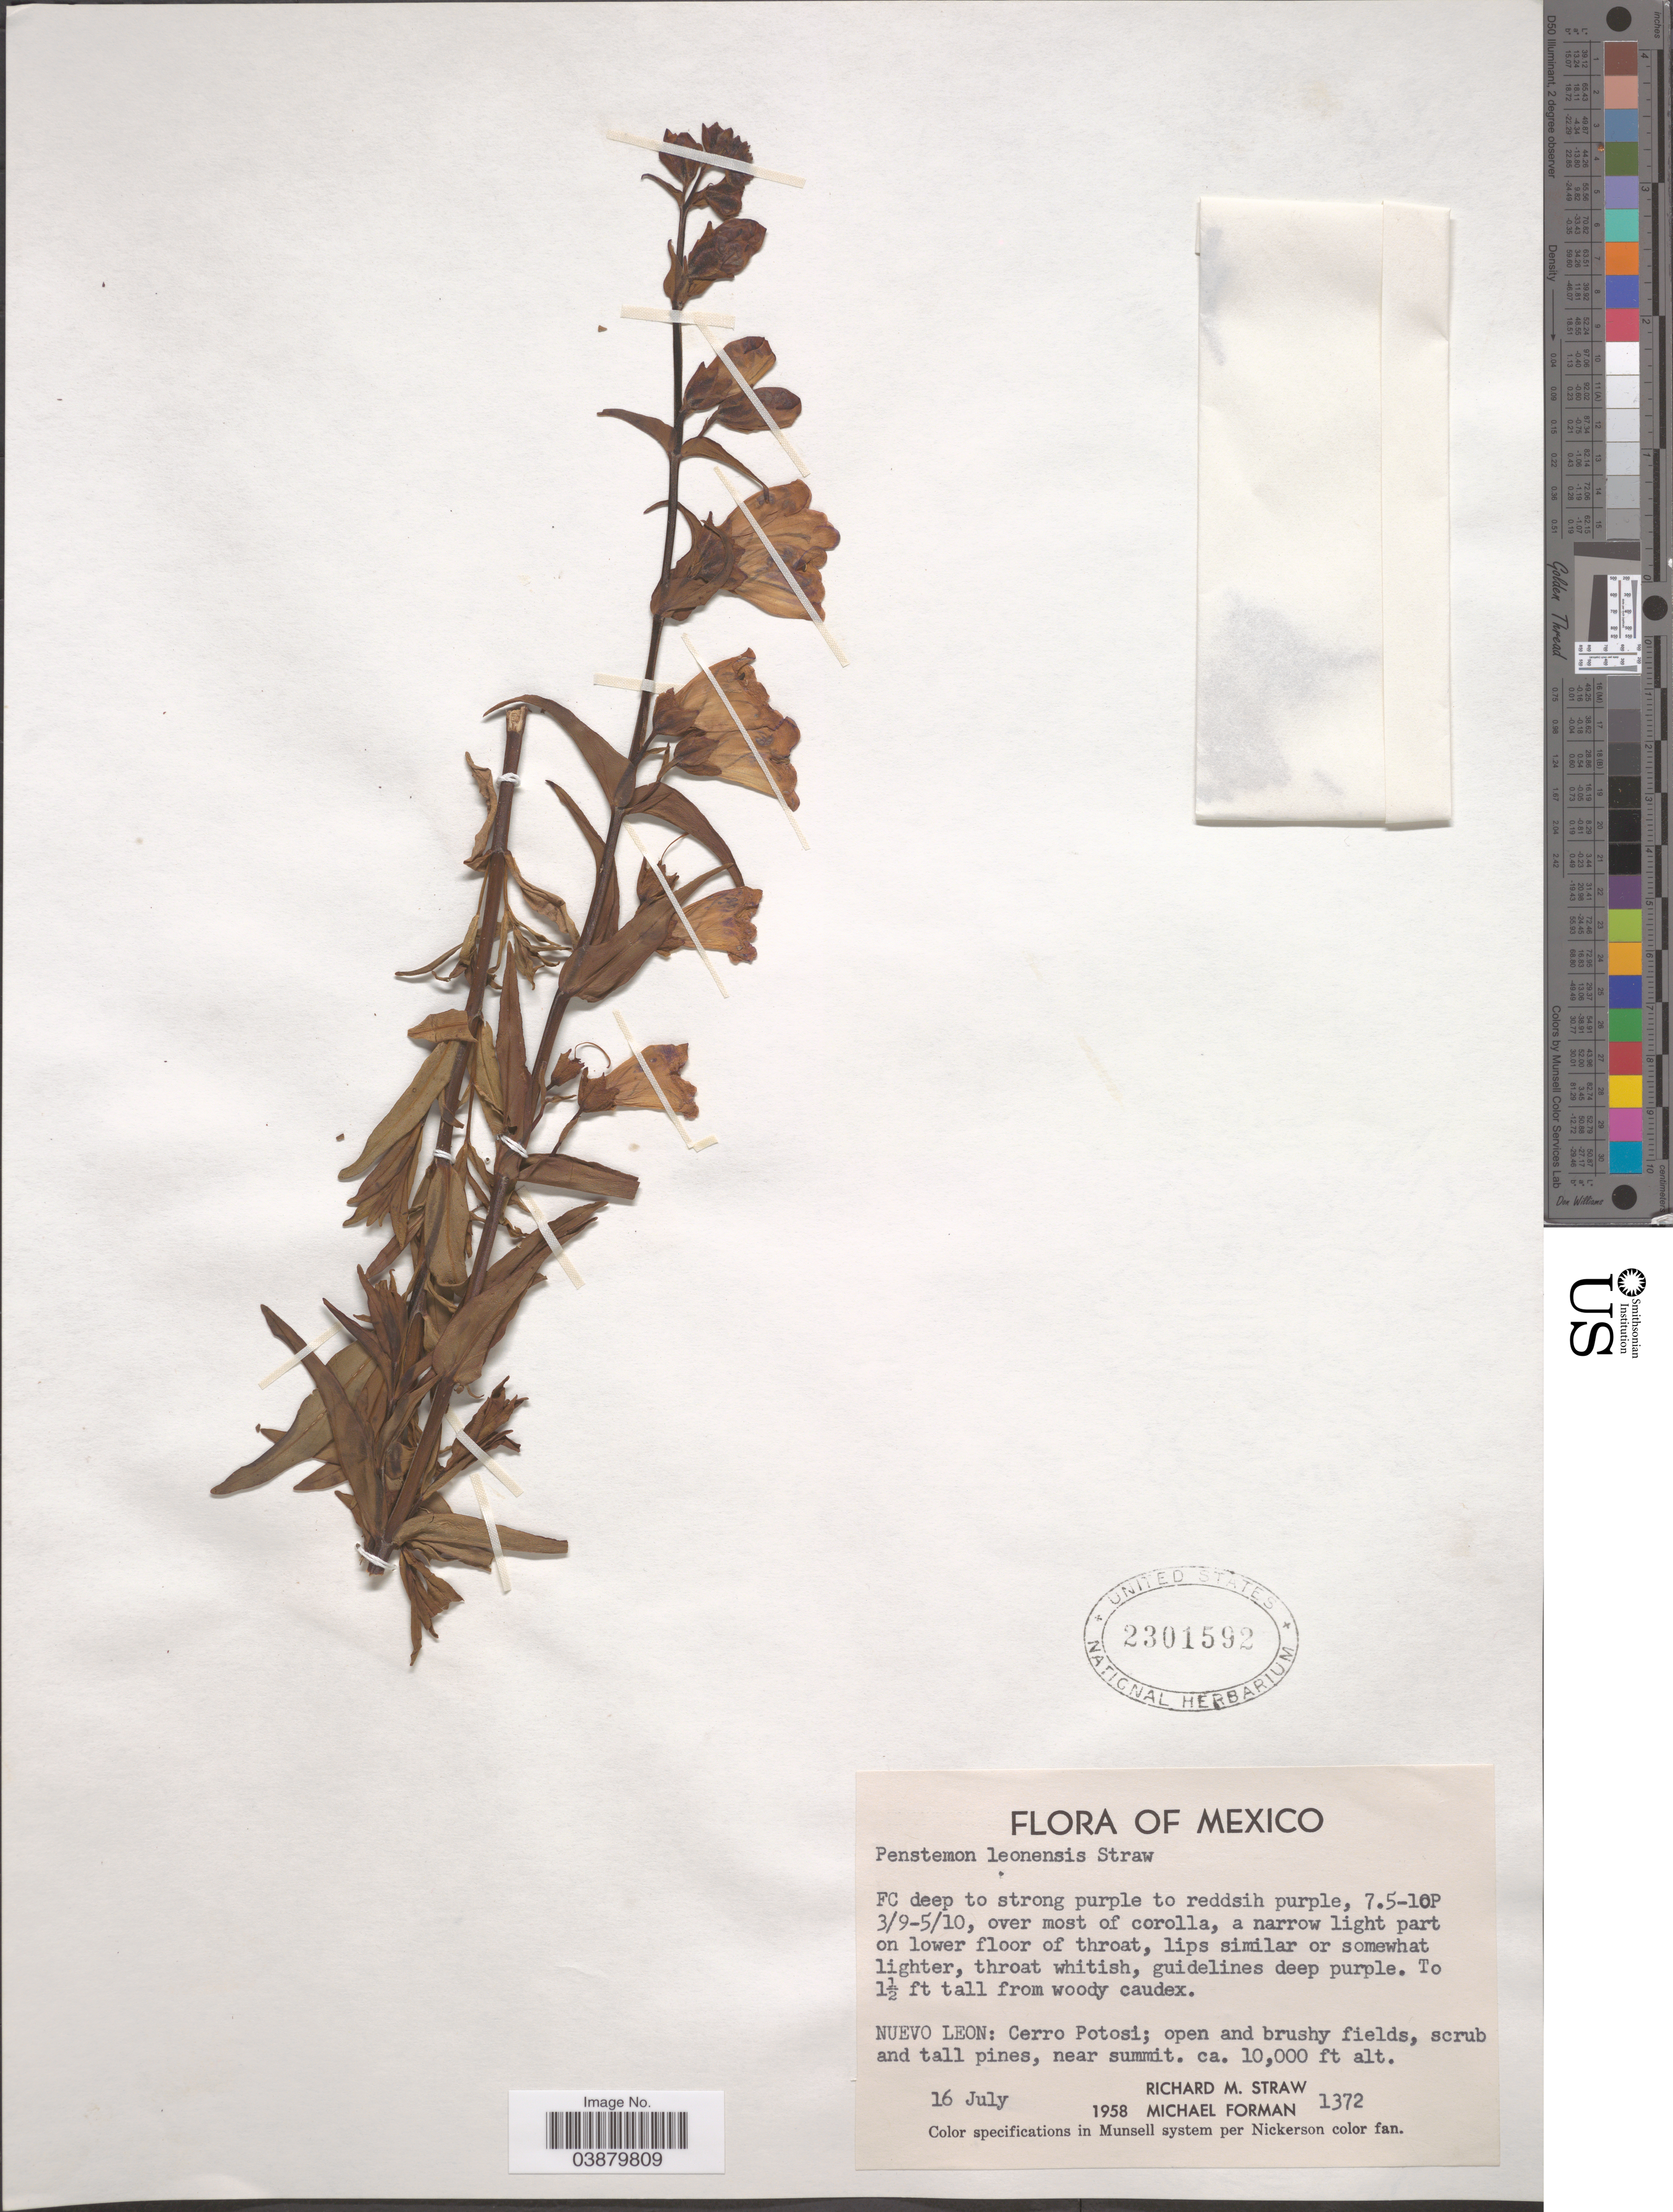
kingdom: Plantae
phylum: Tracheophyta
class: Magnoliopsida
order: Lamiales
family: Plantaginaceae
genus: Penstemon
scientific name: Penstemon leonensis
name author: Straw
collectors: R. M. Straw & Forman, M.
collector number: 1372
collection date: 1958-07-16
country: Mexico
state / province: Nuevo León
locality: Cerro Potosi; near summit.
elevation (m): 3048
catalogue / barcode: US 2301592